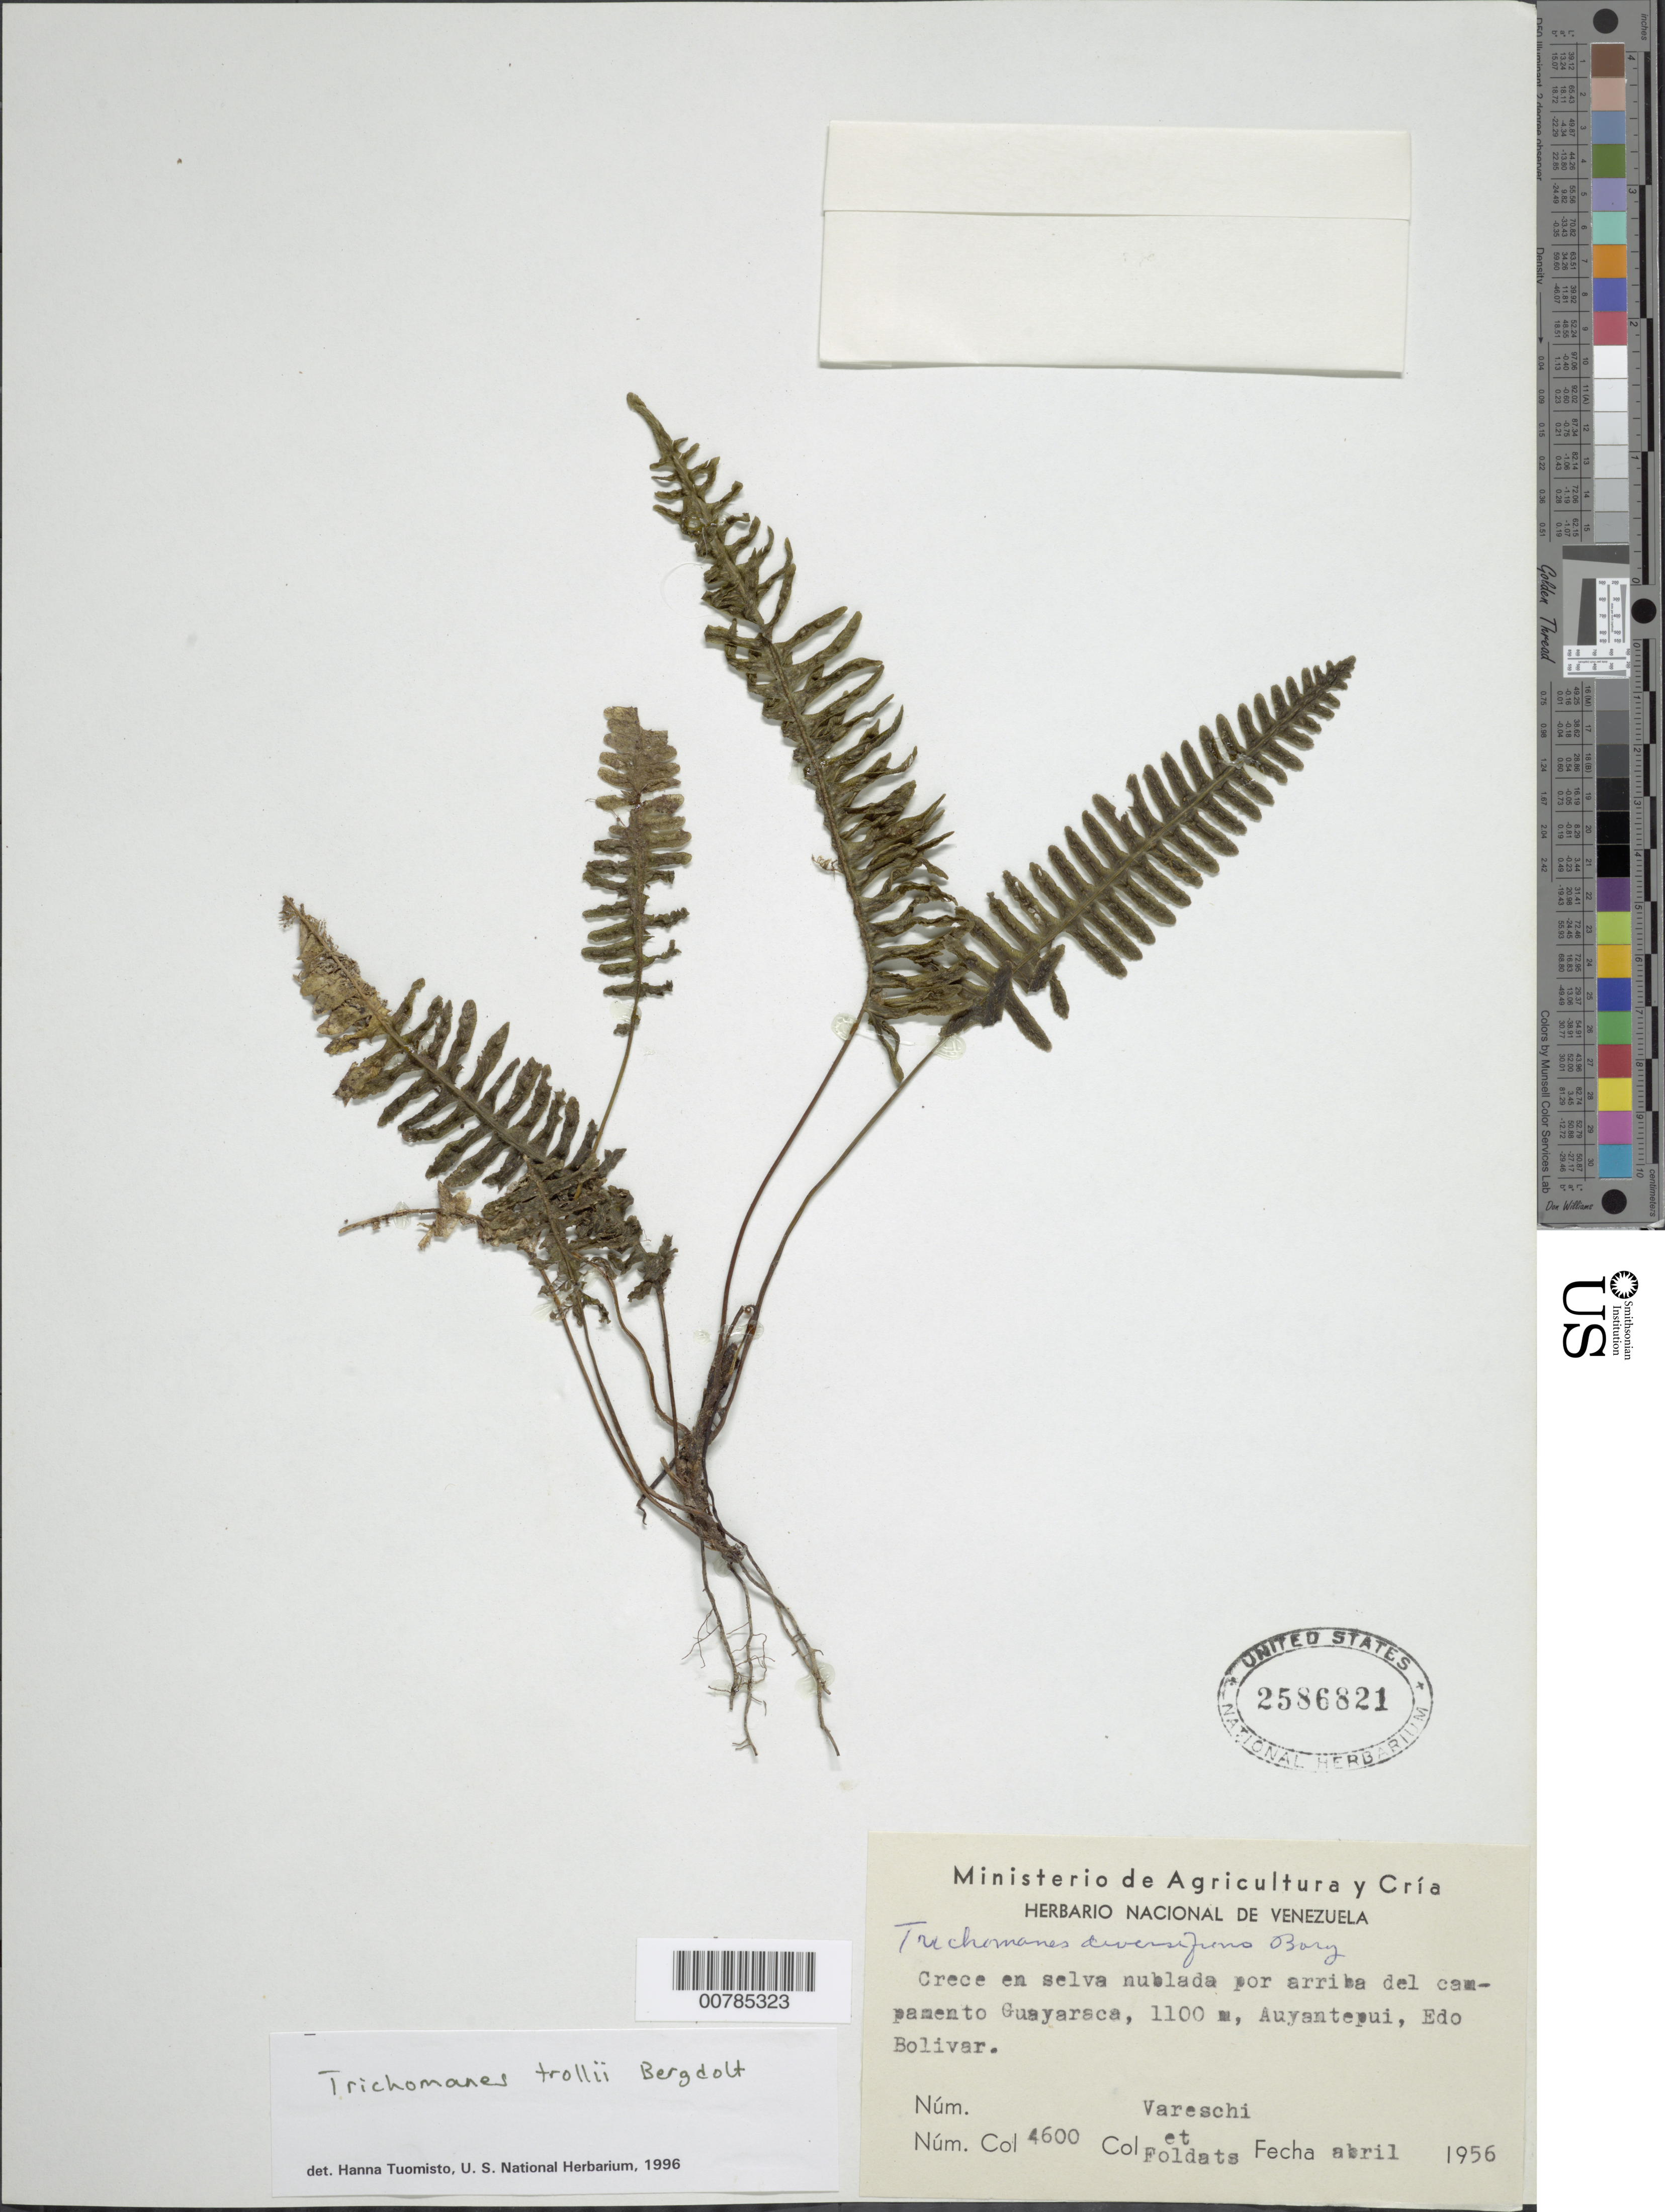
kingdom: Plantae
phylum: Tracheophyta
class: Polypodiopsida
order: Hymenophyllales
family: Hymenophyllaceae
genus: Trichomanes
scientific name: Trichomanes trollii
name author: Bergdolt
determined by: Tuomisto, Hanna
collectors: V. Vareschi & E. Foldats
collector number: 4600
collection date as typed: Apr-56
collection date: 1956-04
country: Venezuela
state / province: Bolívar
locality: Auyan-tepuí, Guayaraca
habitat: Crece en selva nublada por arriba del campamento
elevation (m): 1100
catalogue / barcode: US 2586821